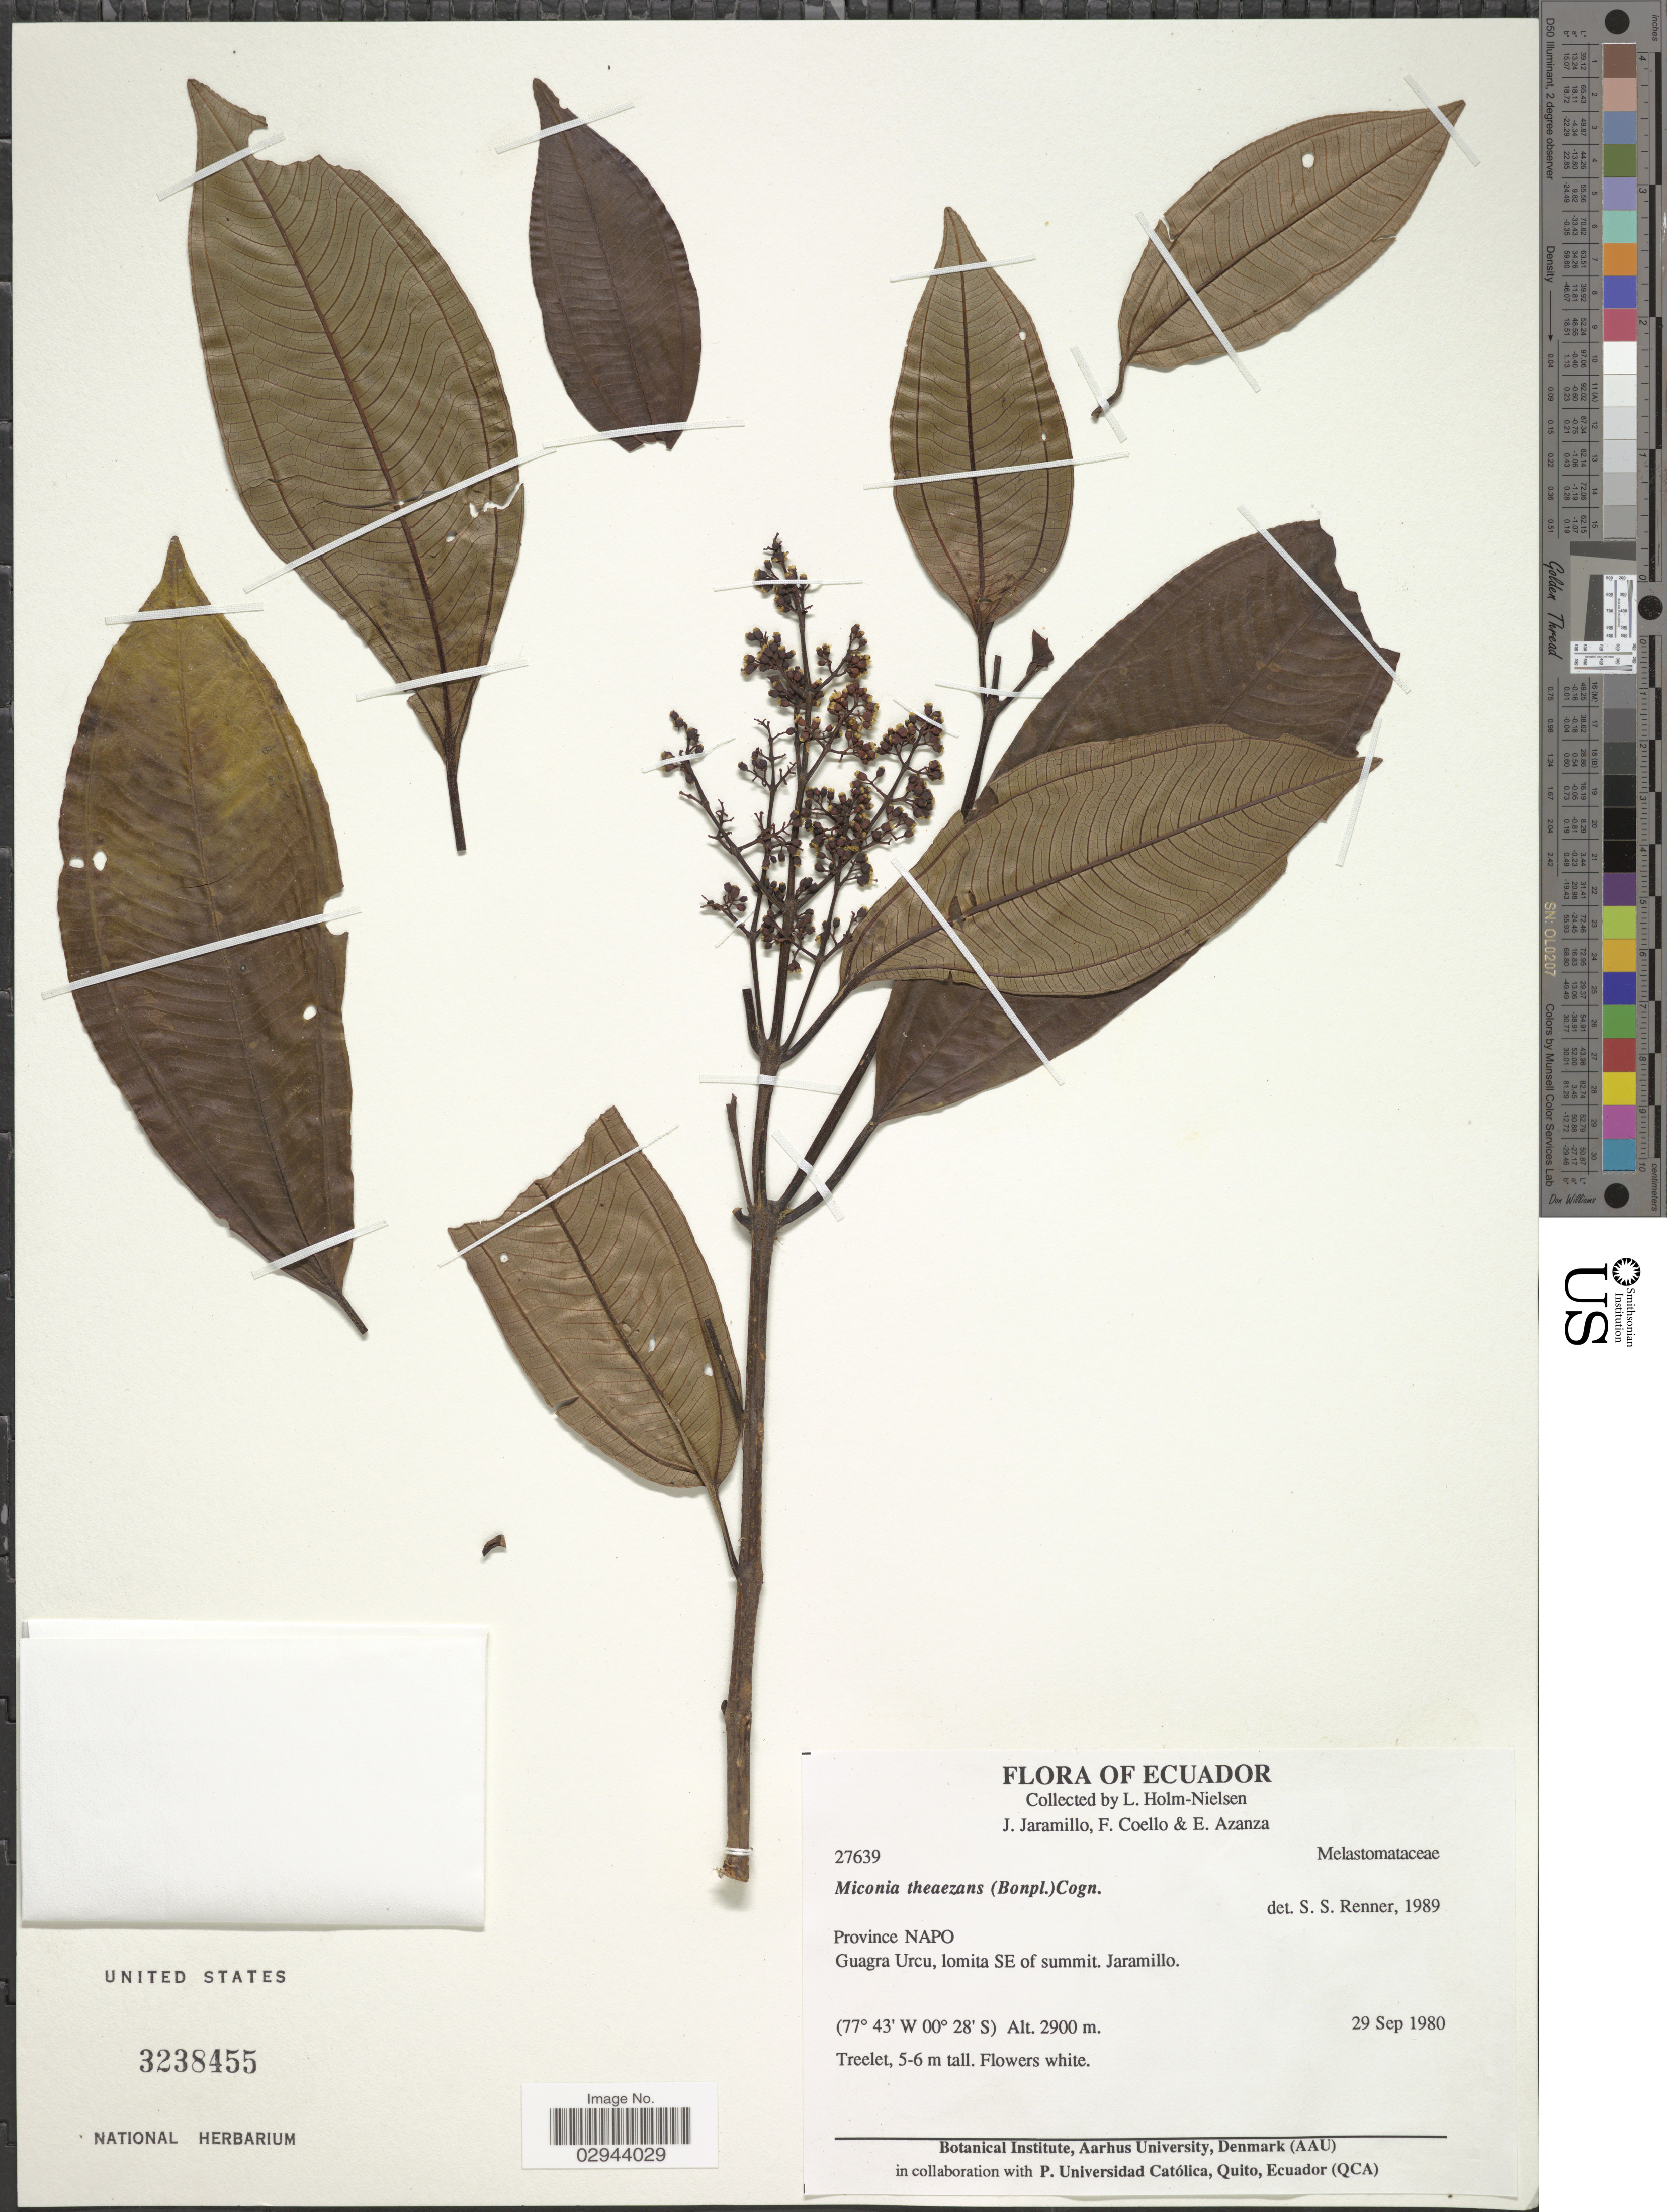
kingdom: Plantae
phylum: Tracheophyta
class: Magnoliopsida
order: Myrtales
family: Melastomataceae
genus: Miconia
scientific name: Miconia theizans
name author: (Bonpl.) Cogn.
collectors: L. Holm-Nielsen, J. Jaramillo, F. Coello & E. Azanza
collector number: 27639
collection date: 1980-09-29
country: Ecuador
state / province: Napo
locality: Guagra Urcu, lomita SE of summit, Jaramillo.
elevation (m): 2900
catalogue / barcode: US 3238455